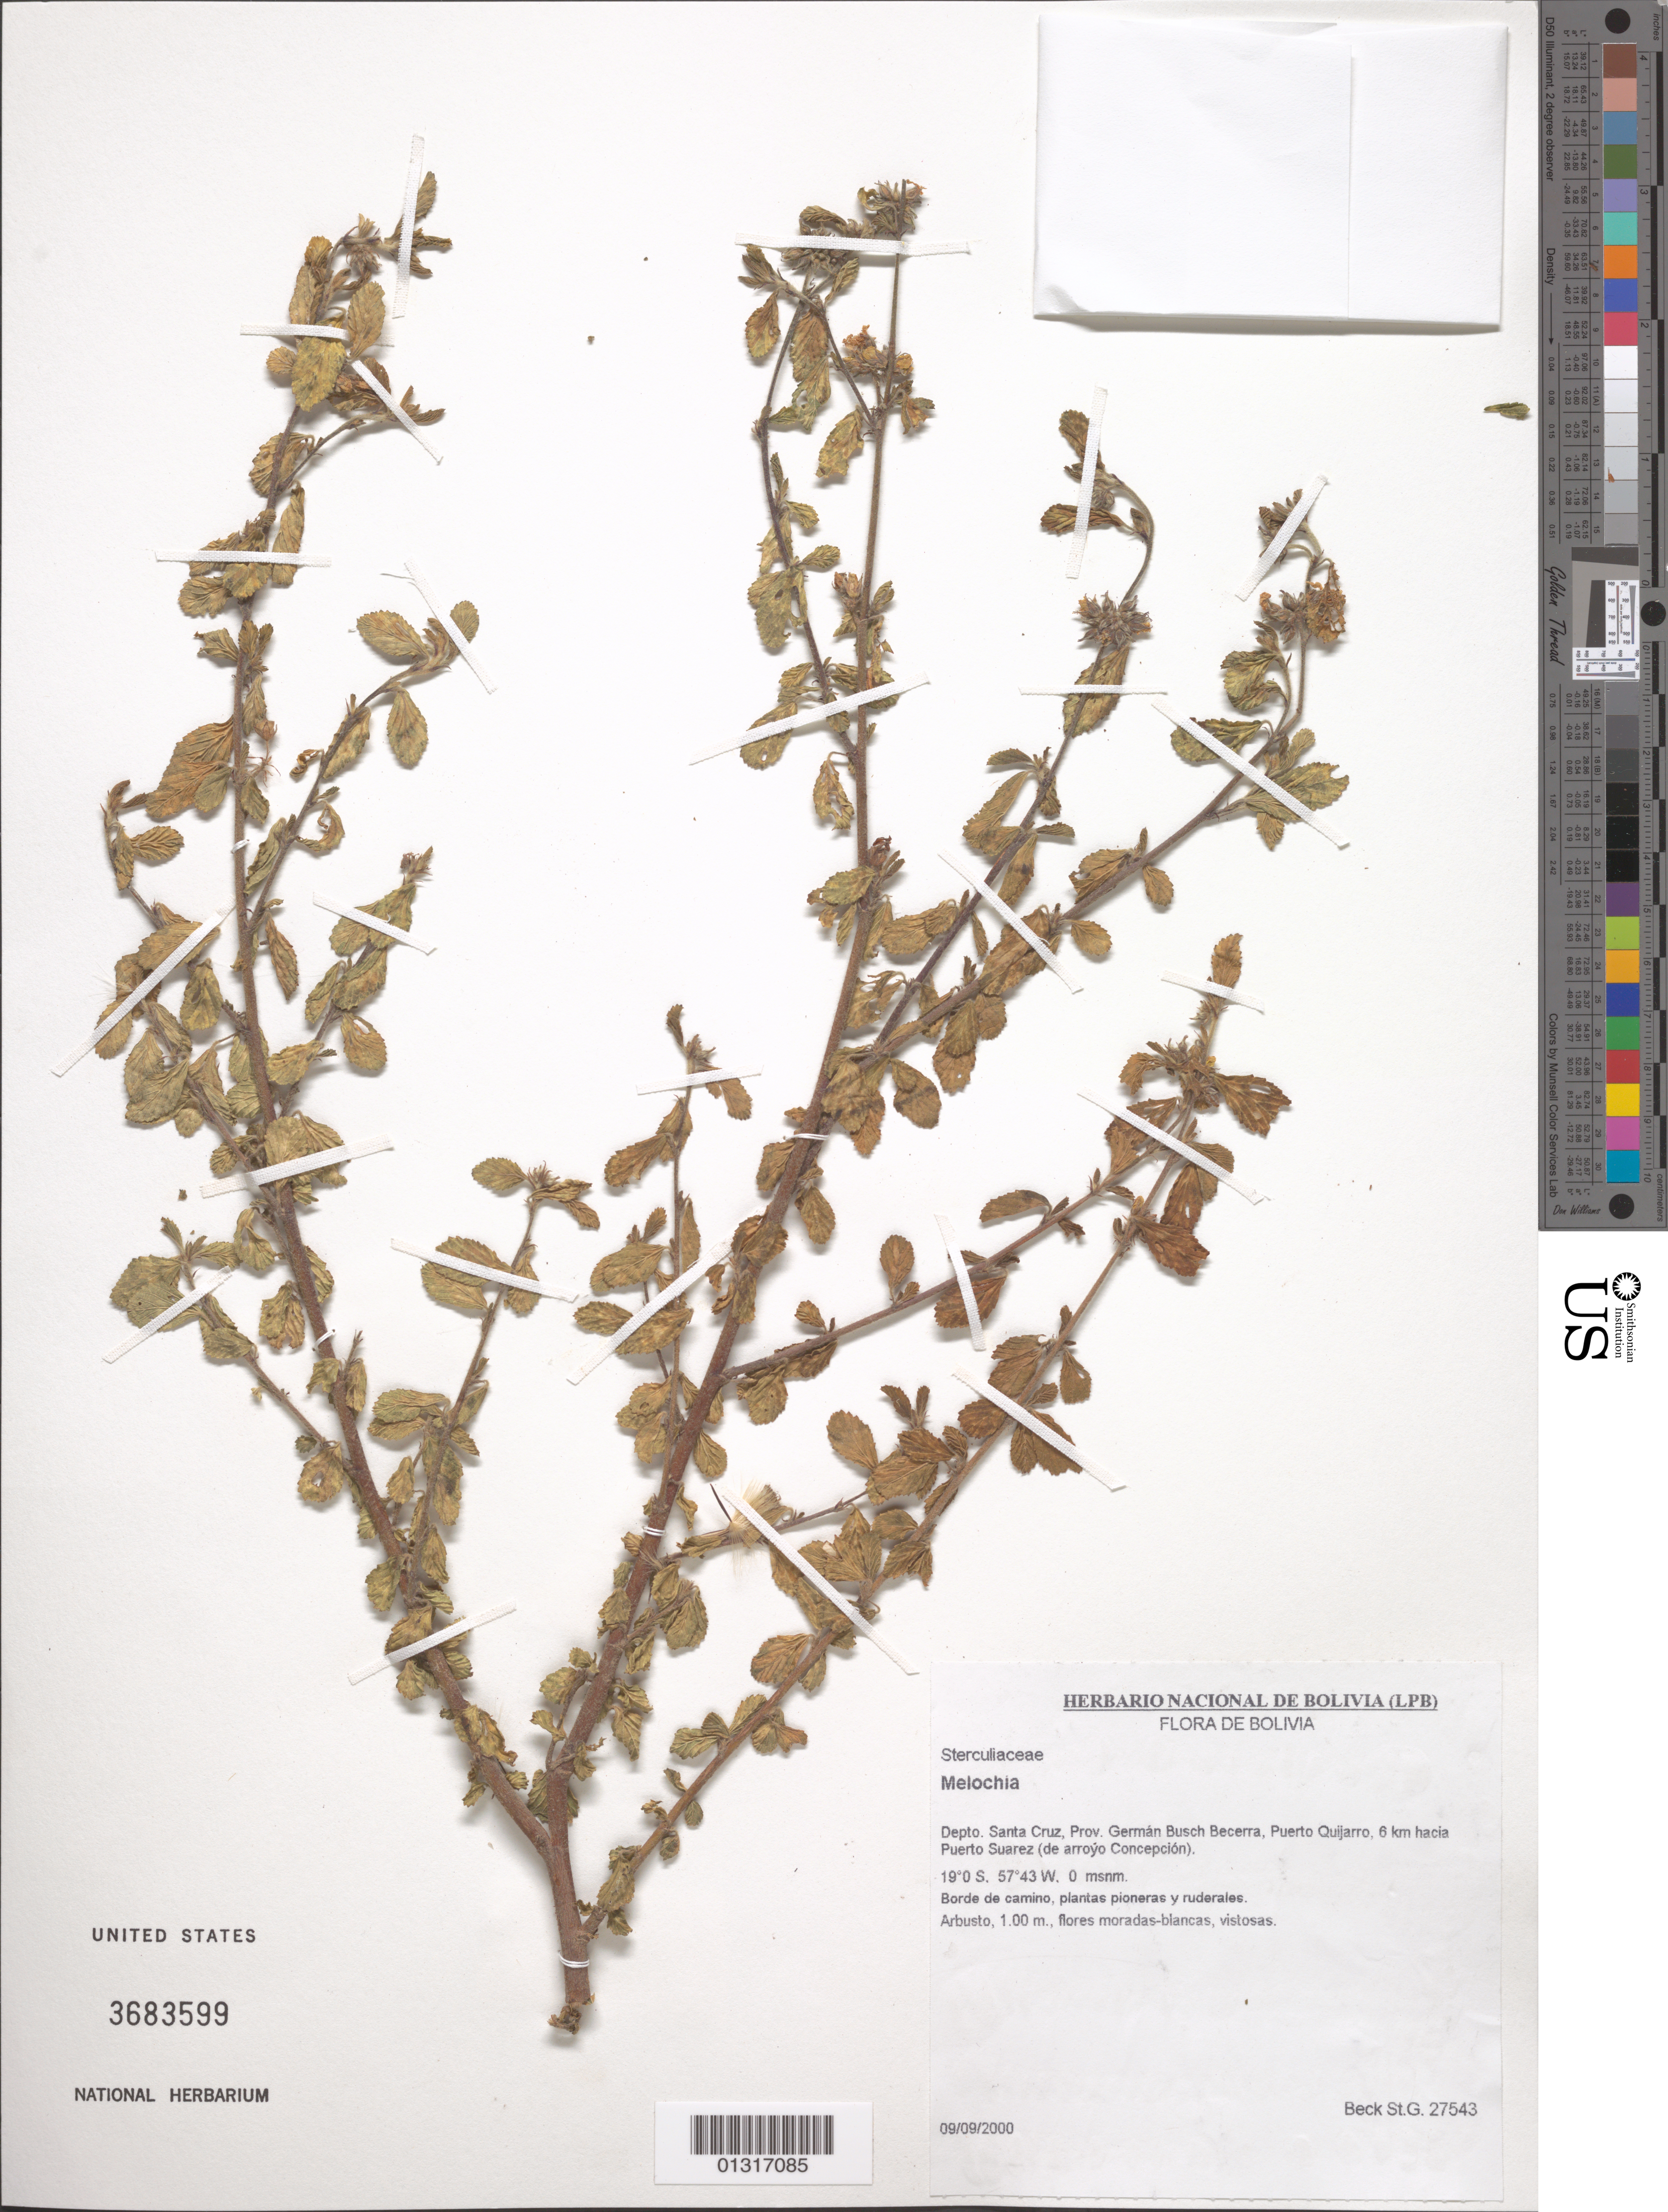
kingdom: Plantae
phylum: Tracheophyta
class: Magnoliopsida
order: Malvales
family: Malvaceae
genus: Melochia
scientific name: Melochia sp.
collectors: S. G. Beck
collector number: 27543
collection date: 2000-09-09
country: Bolivia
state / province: Santa Cruz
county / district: German Busch Becerra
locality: Puerto Quijarro, 6 km hacia Puerto Saurez ( de arroyo Concepcion)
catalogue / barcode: US 3683599